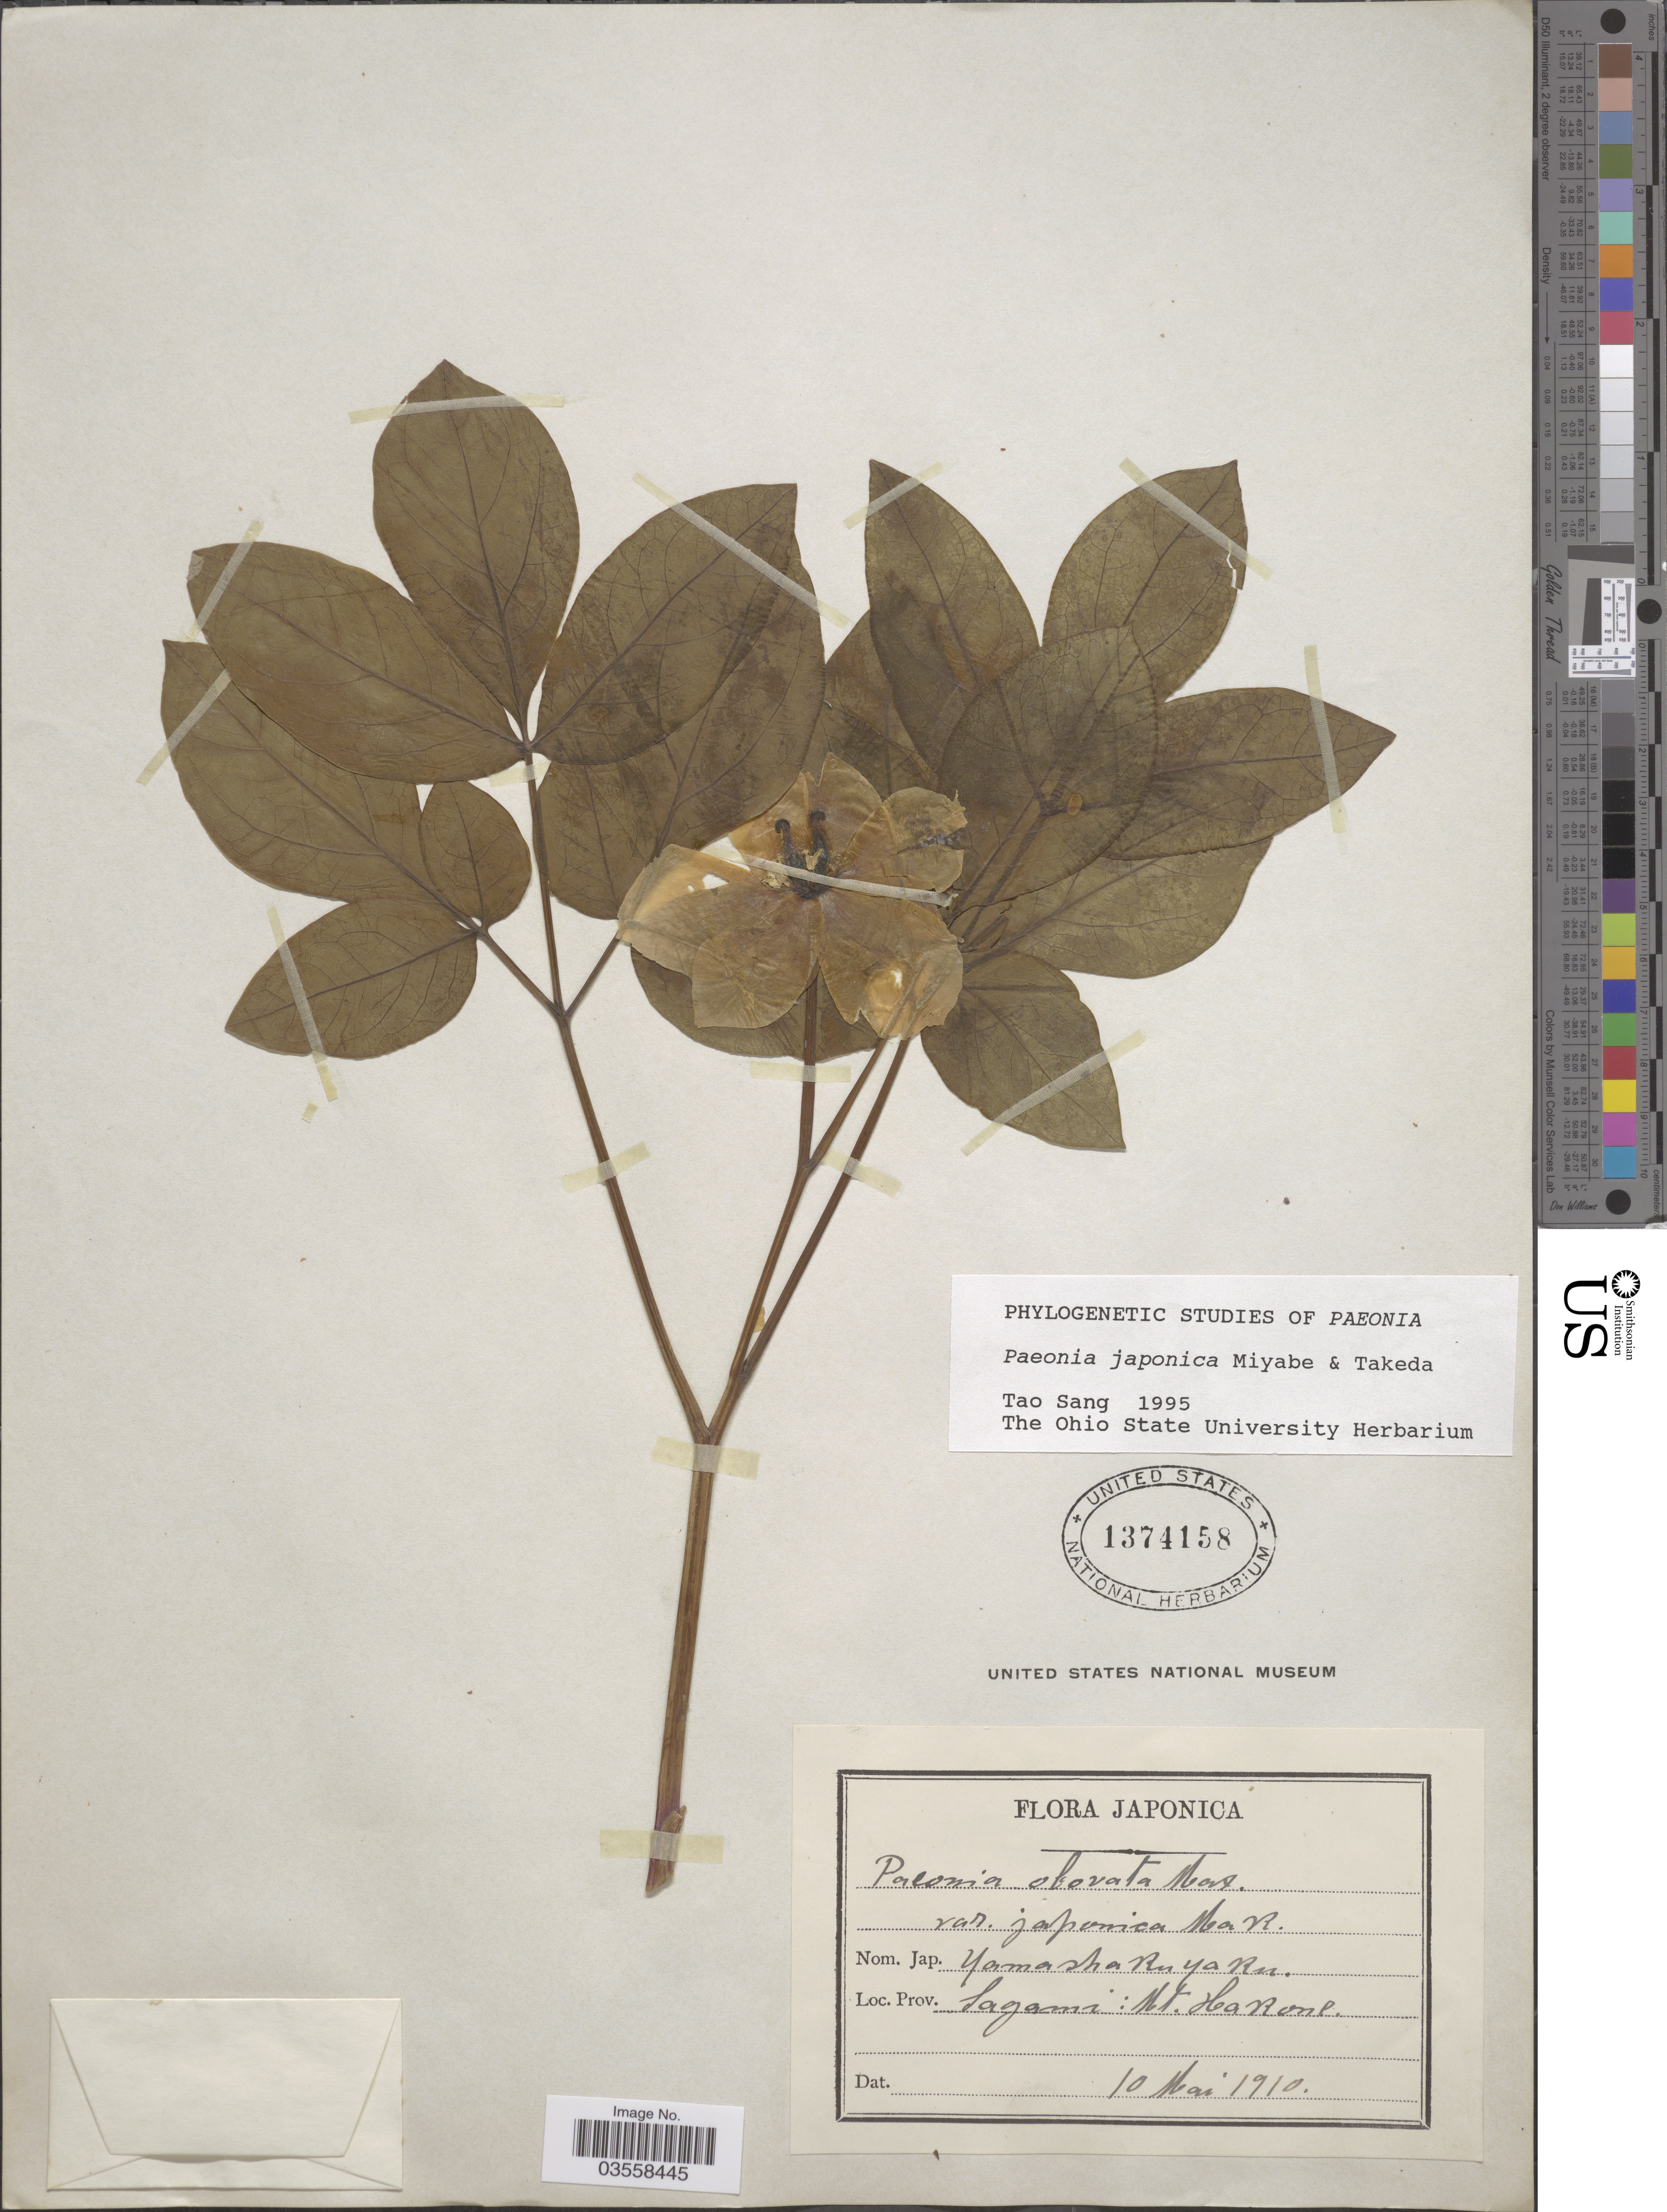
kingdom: Plantae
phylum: Tracheophyta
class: Magnoliopsida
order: Saxifragales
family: Paeoniaceae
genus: Paeonia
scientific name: Paeonia obovata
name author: Maxim.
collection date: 1910-05-10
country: Japan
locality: Sagami: Mt. Hakone.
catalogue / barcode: US 1374158